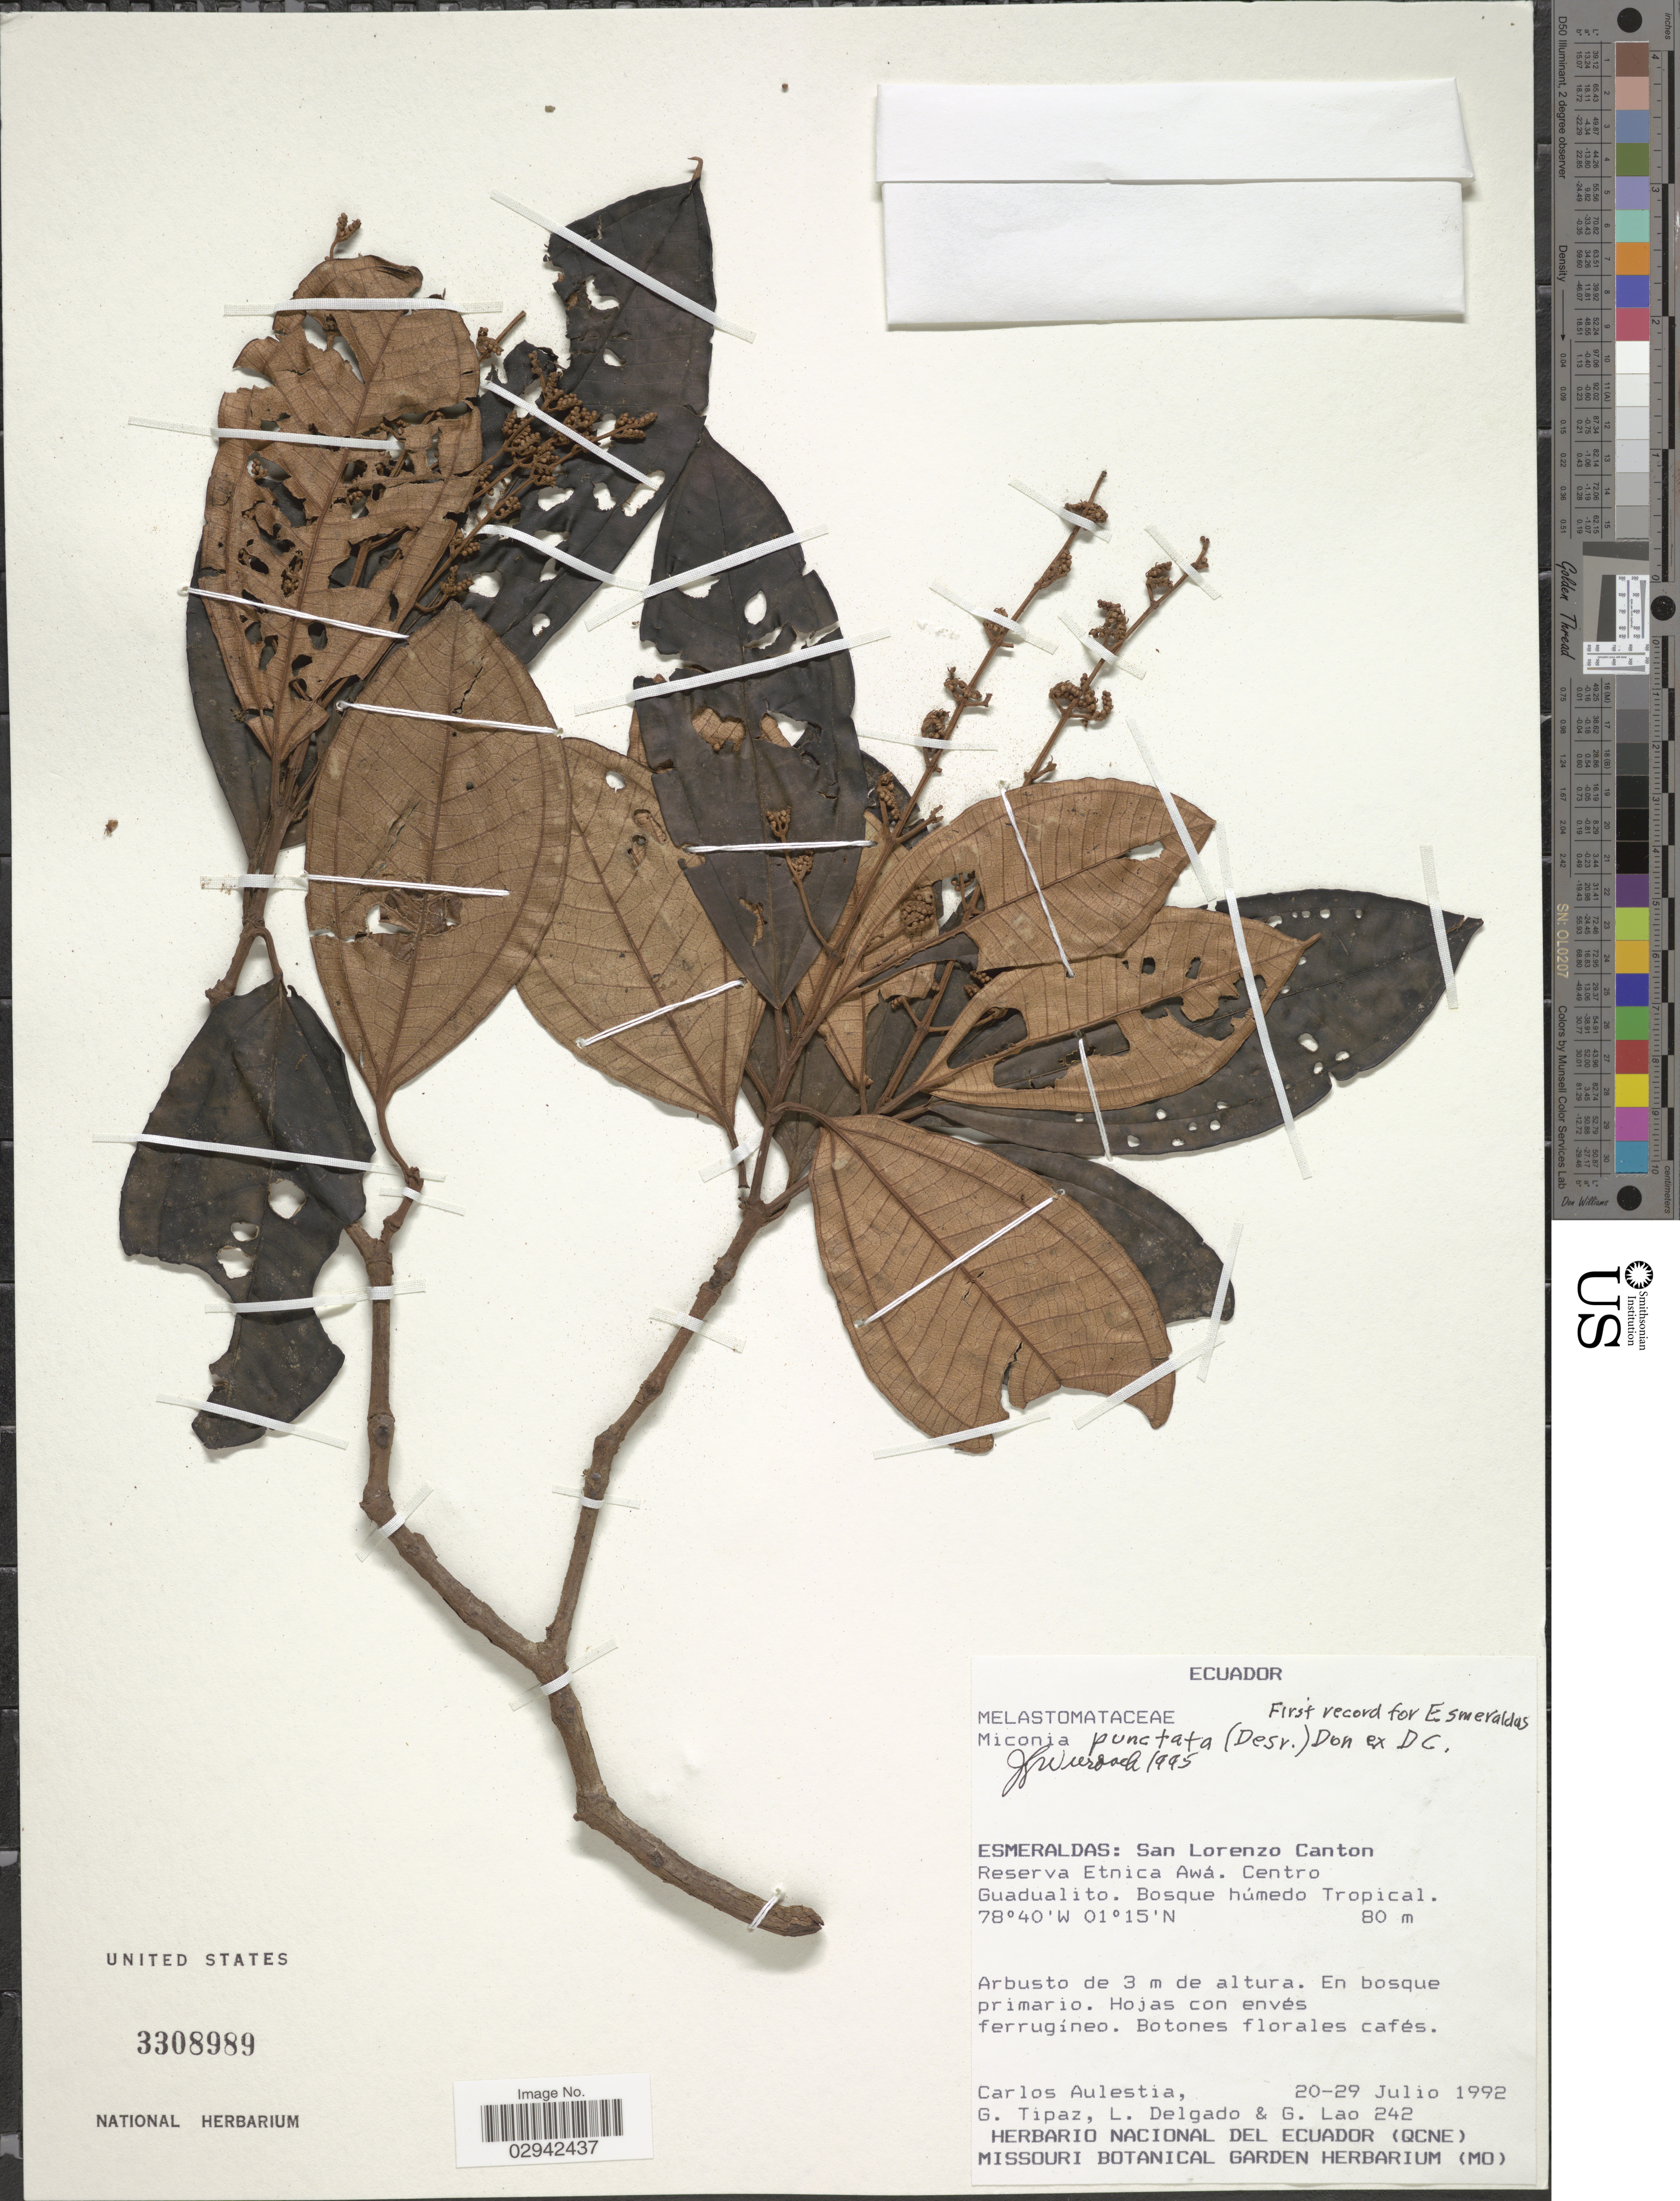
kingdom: Plantae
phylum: Tracheophyta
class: Magnoliopsida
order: Myrtales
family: Melastomataceae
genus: Miconia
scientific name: Miconia punctata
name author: (Desr.) D. Don ex DC.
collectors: C. Aulestia, G. Tipaz, L. Delgado V. & G. Lao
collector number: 242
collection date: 1992-07-20/1992-07-29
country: Ecuador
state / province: Esmeraldas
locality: San Lorenzo Canton, Reserva Etnica Awa, Centro Guadualito.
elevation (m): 80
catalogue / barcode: US 3308989